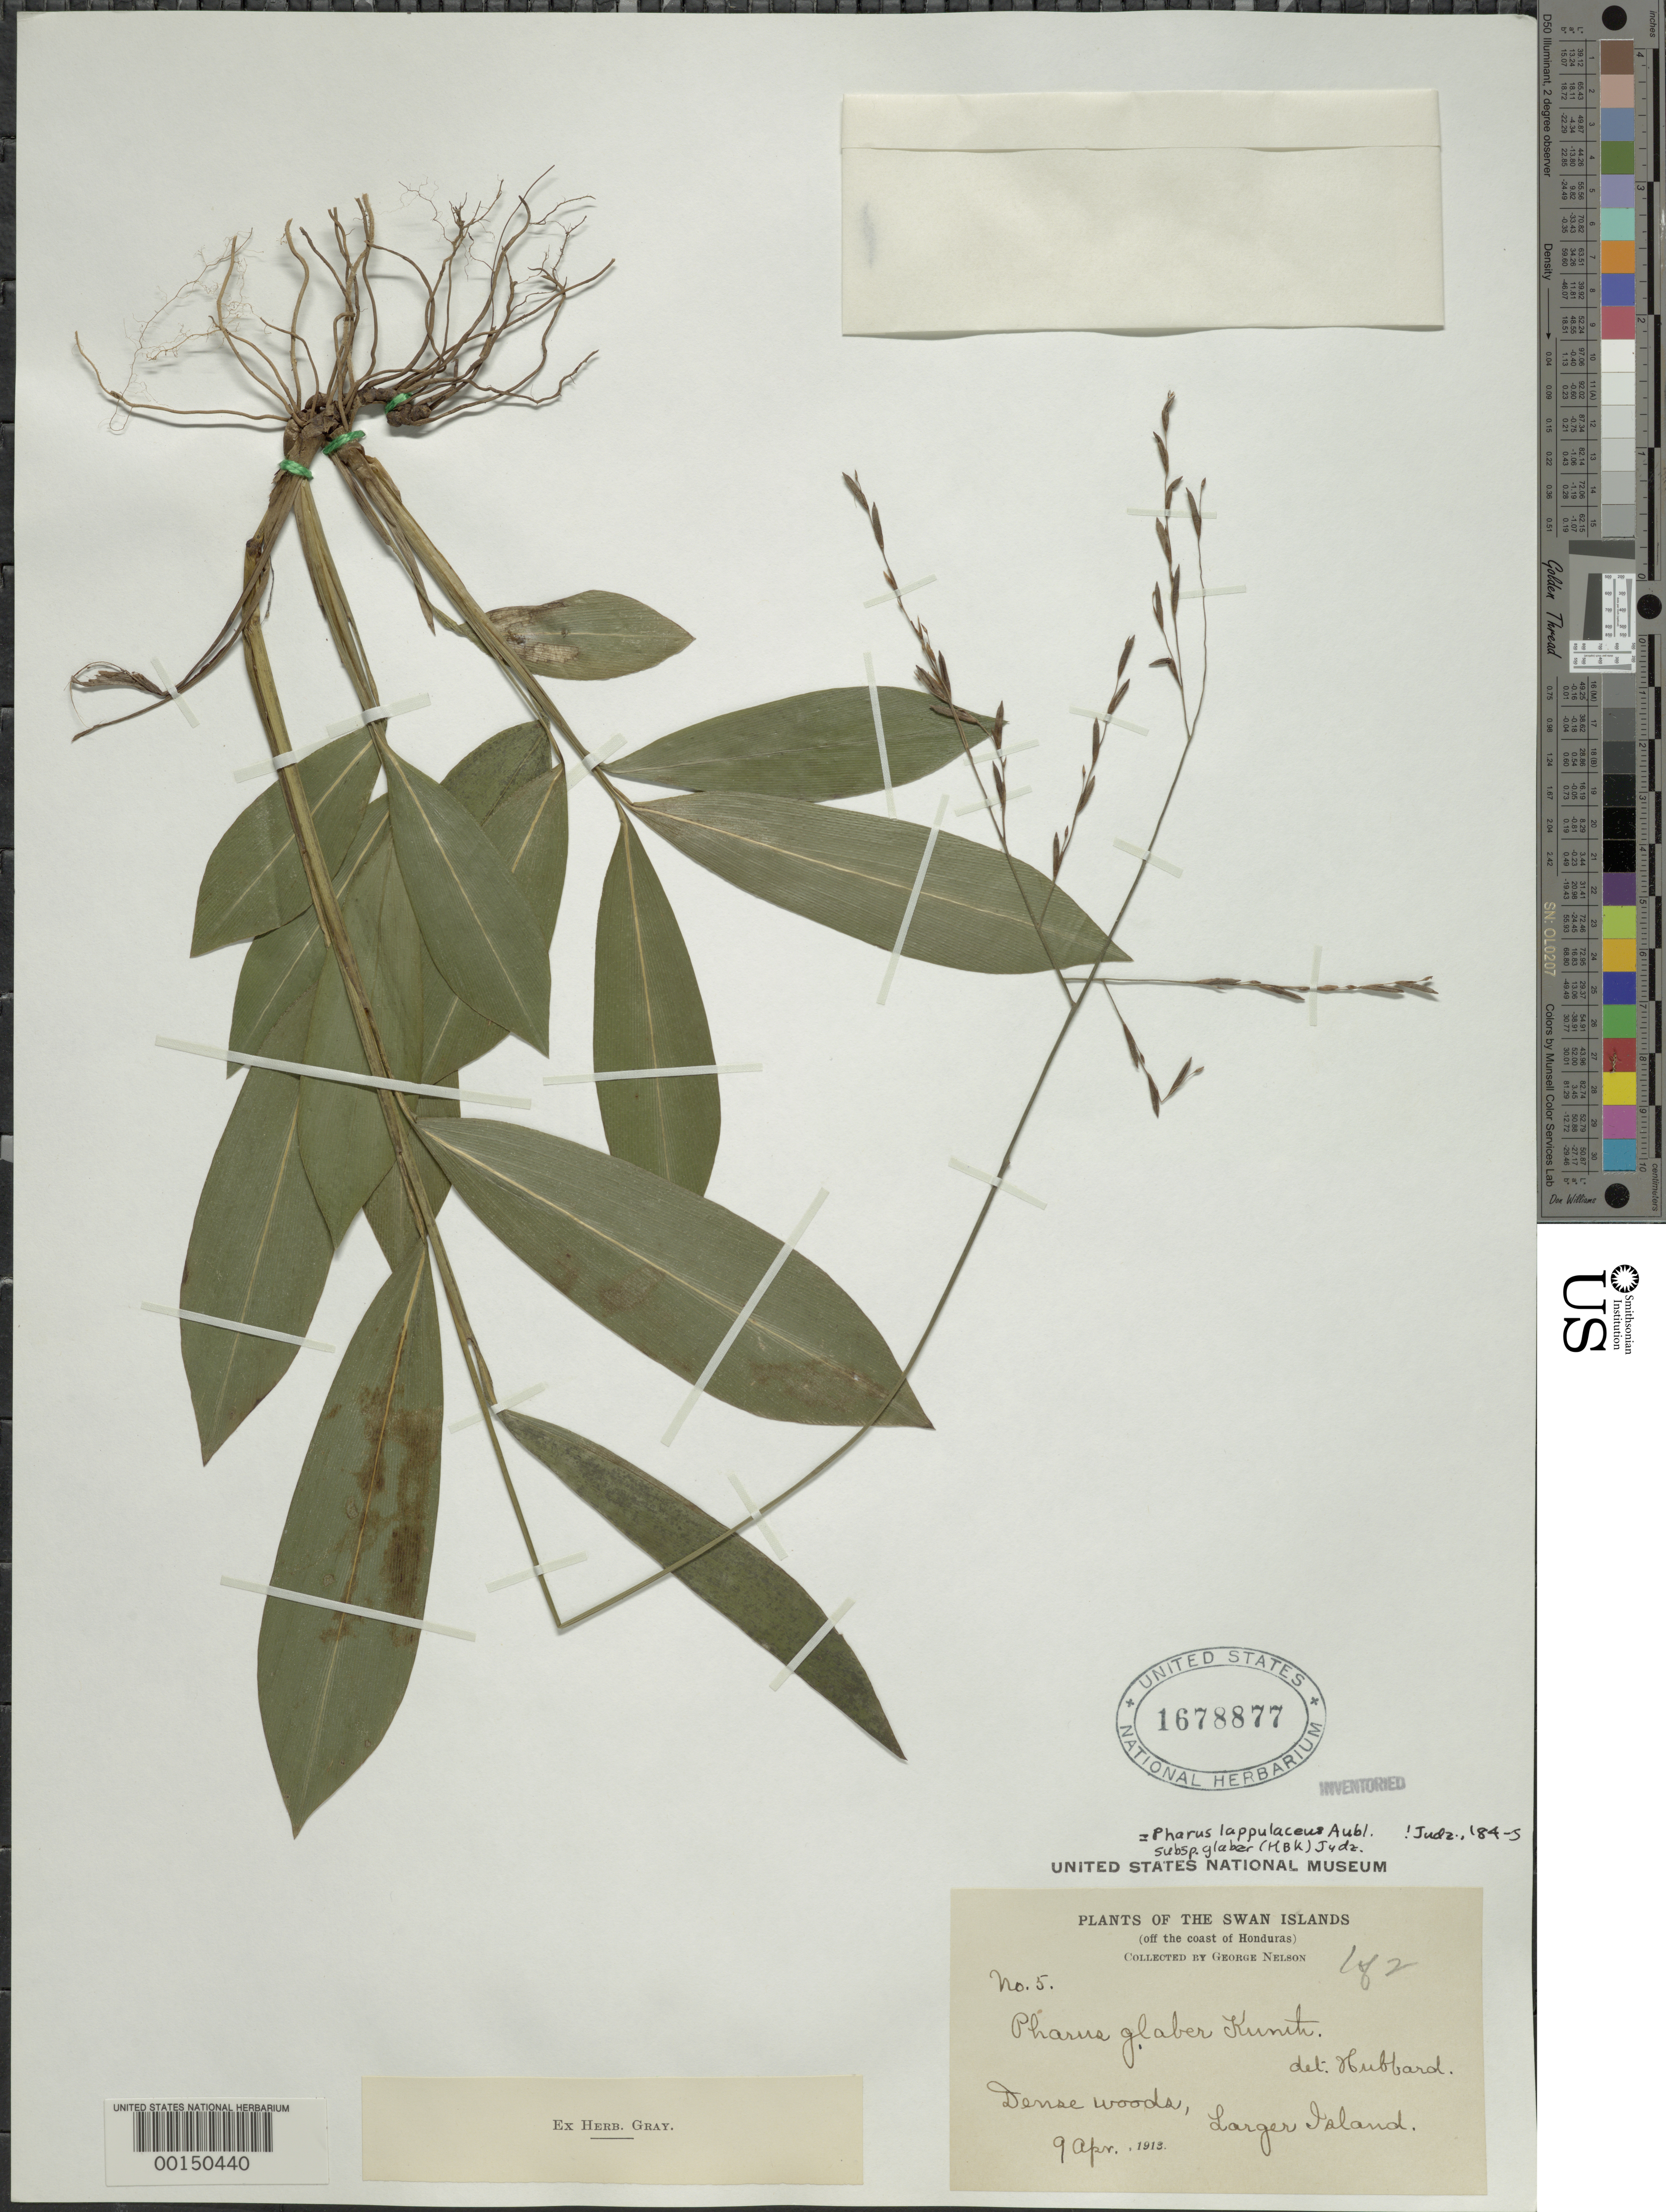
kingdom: Plantae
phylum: Tracheophyta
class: Liliopsida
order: Poales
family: Poaceae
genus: Pharus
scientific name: Pharus lappulaceus subsp. glaber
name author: (Kunth) Judz.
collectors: G. Nelson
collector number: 5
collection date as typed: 09 Apr 1913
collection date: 1913-04-09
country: Honduras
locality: Swan islands (larger)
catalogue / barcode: US 1678877